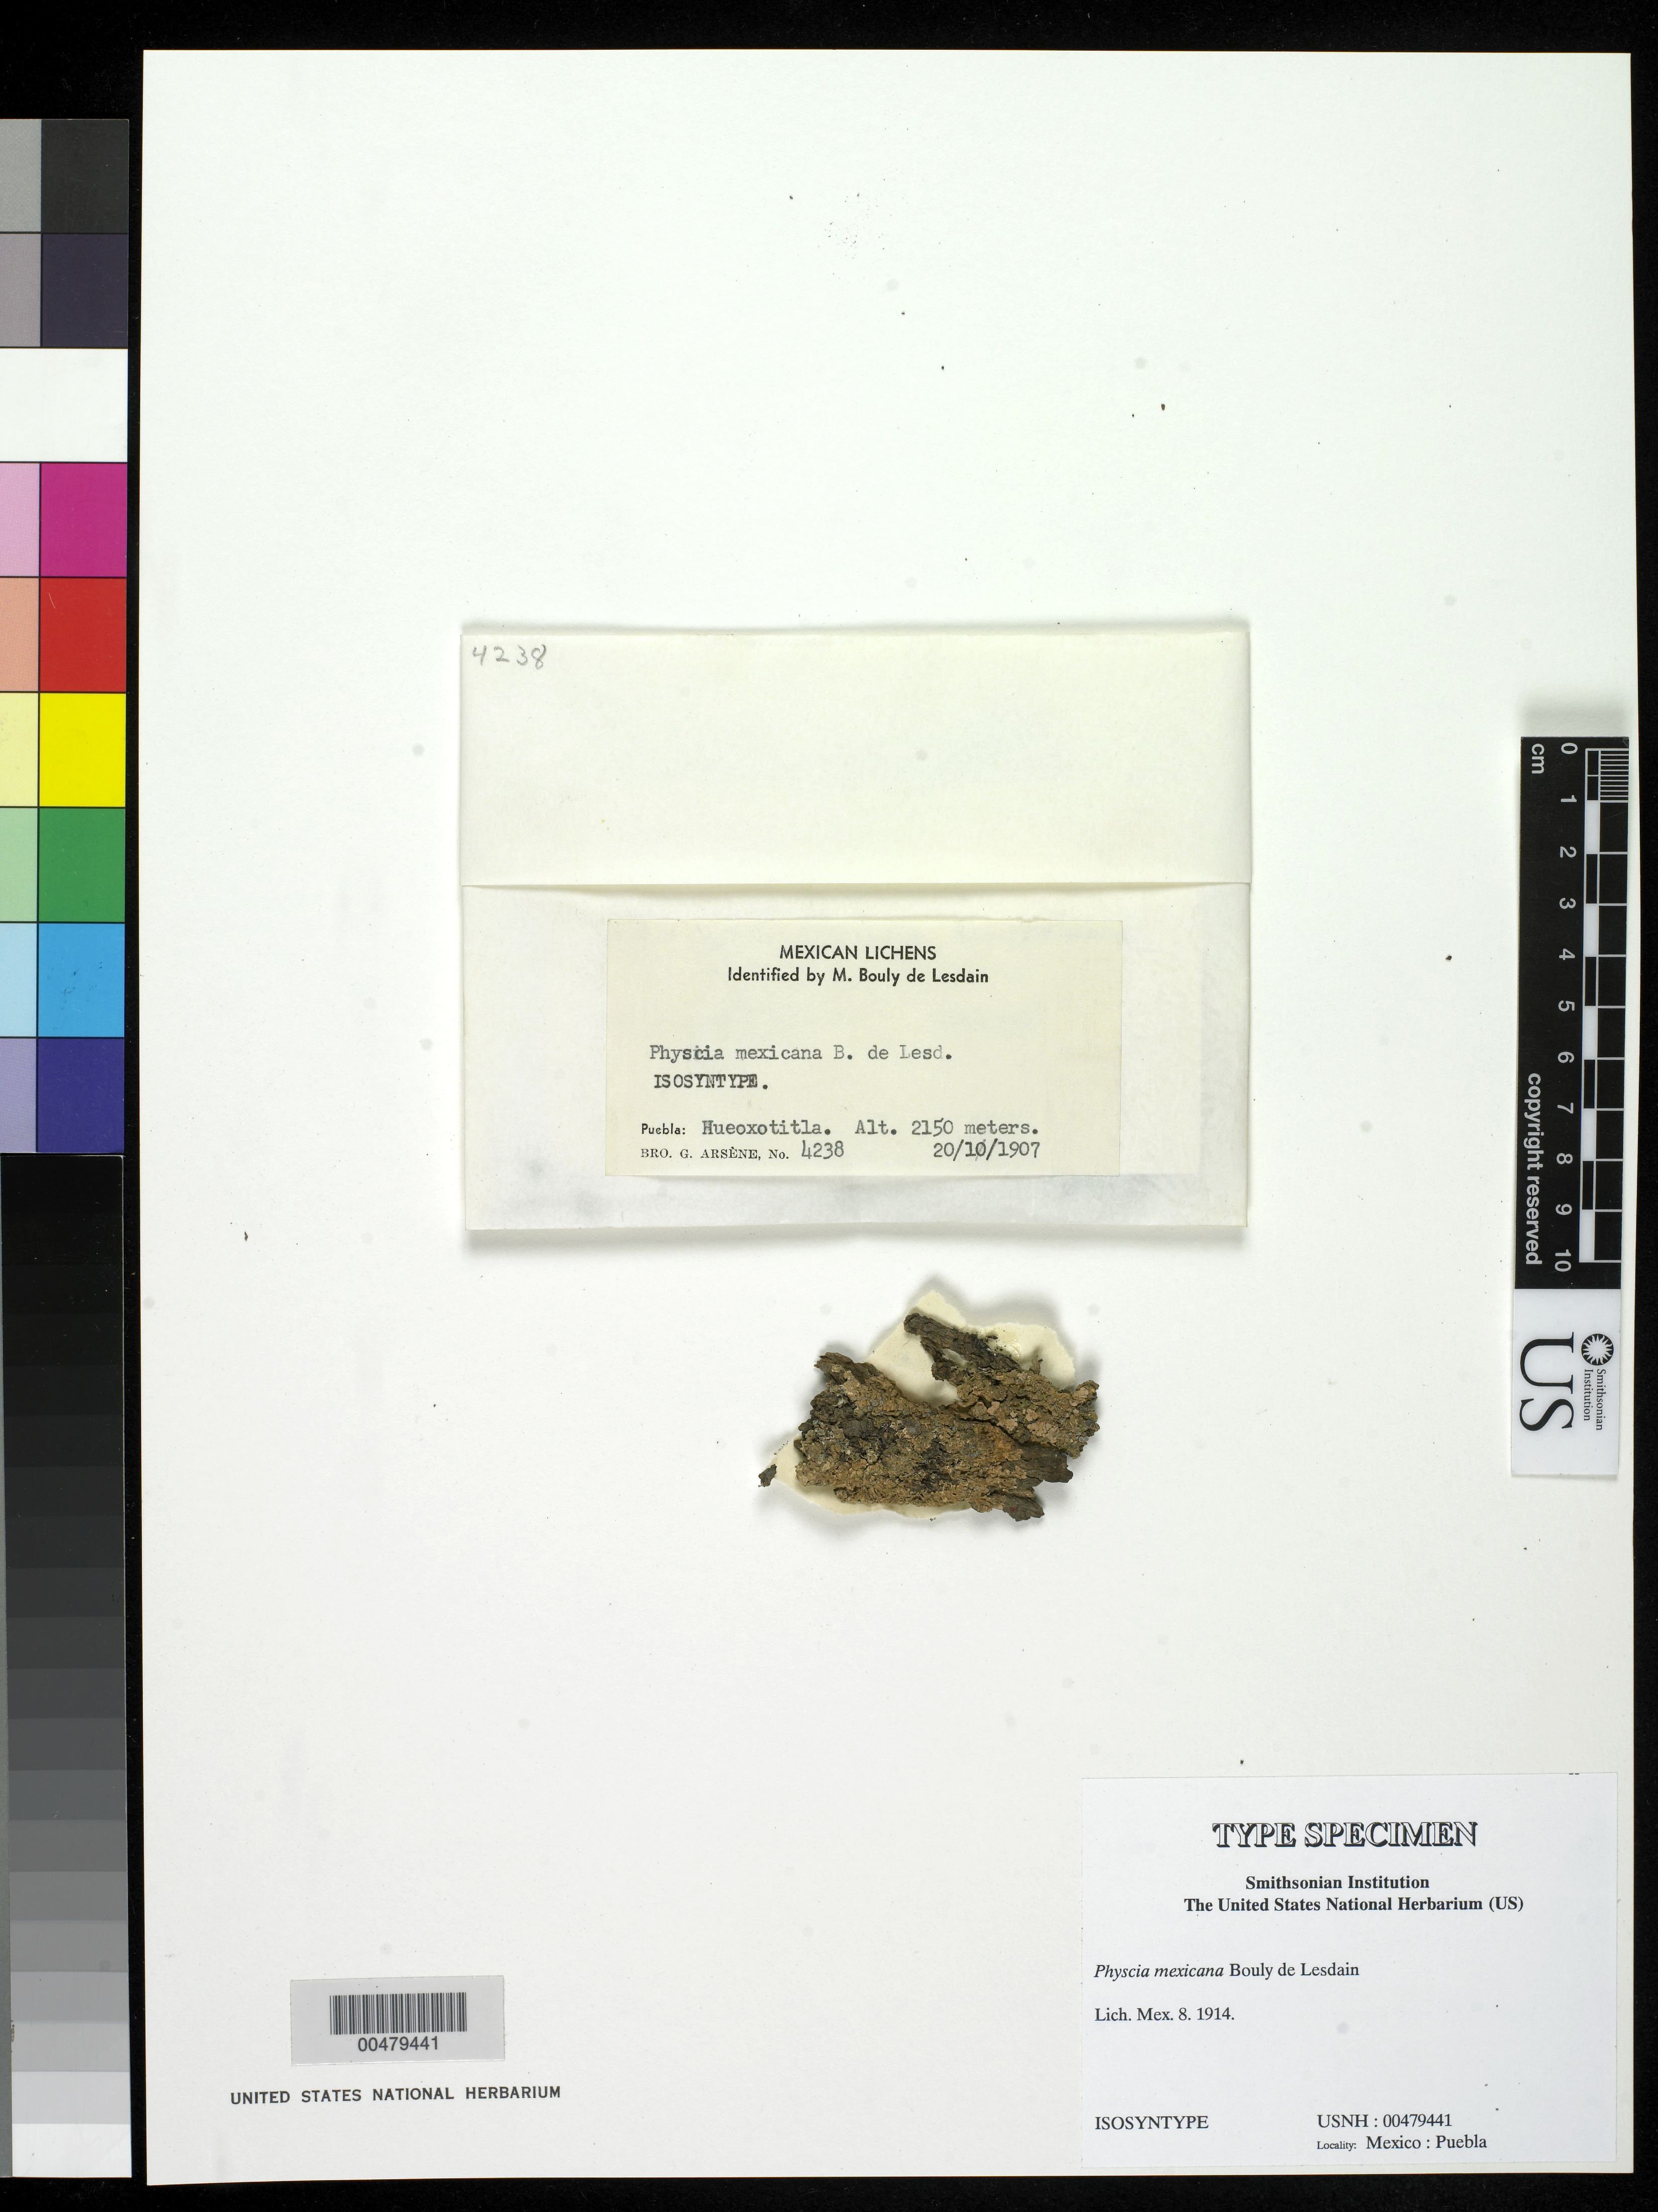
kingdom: Fungi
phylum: Ascomycota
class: Lecanoromycetes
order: Caliciales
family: Physciaceae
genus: Physcia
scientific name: Physcia mexicana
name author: B. de Lesd.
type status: Isosyntype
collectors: Bro. G. Arsène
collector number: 4238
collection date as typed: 20 Jan 1907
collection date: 1907-01-20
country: Mexico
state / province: Puebla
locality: Hueoxotitla.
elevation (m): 2150